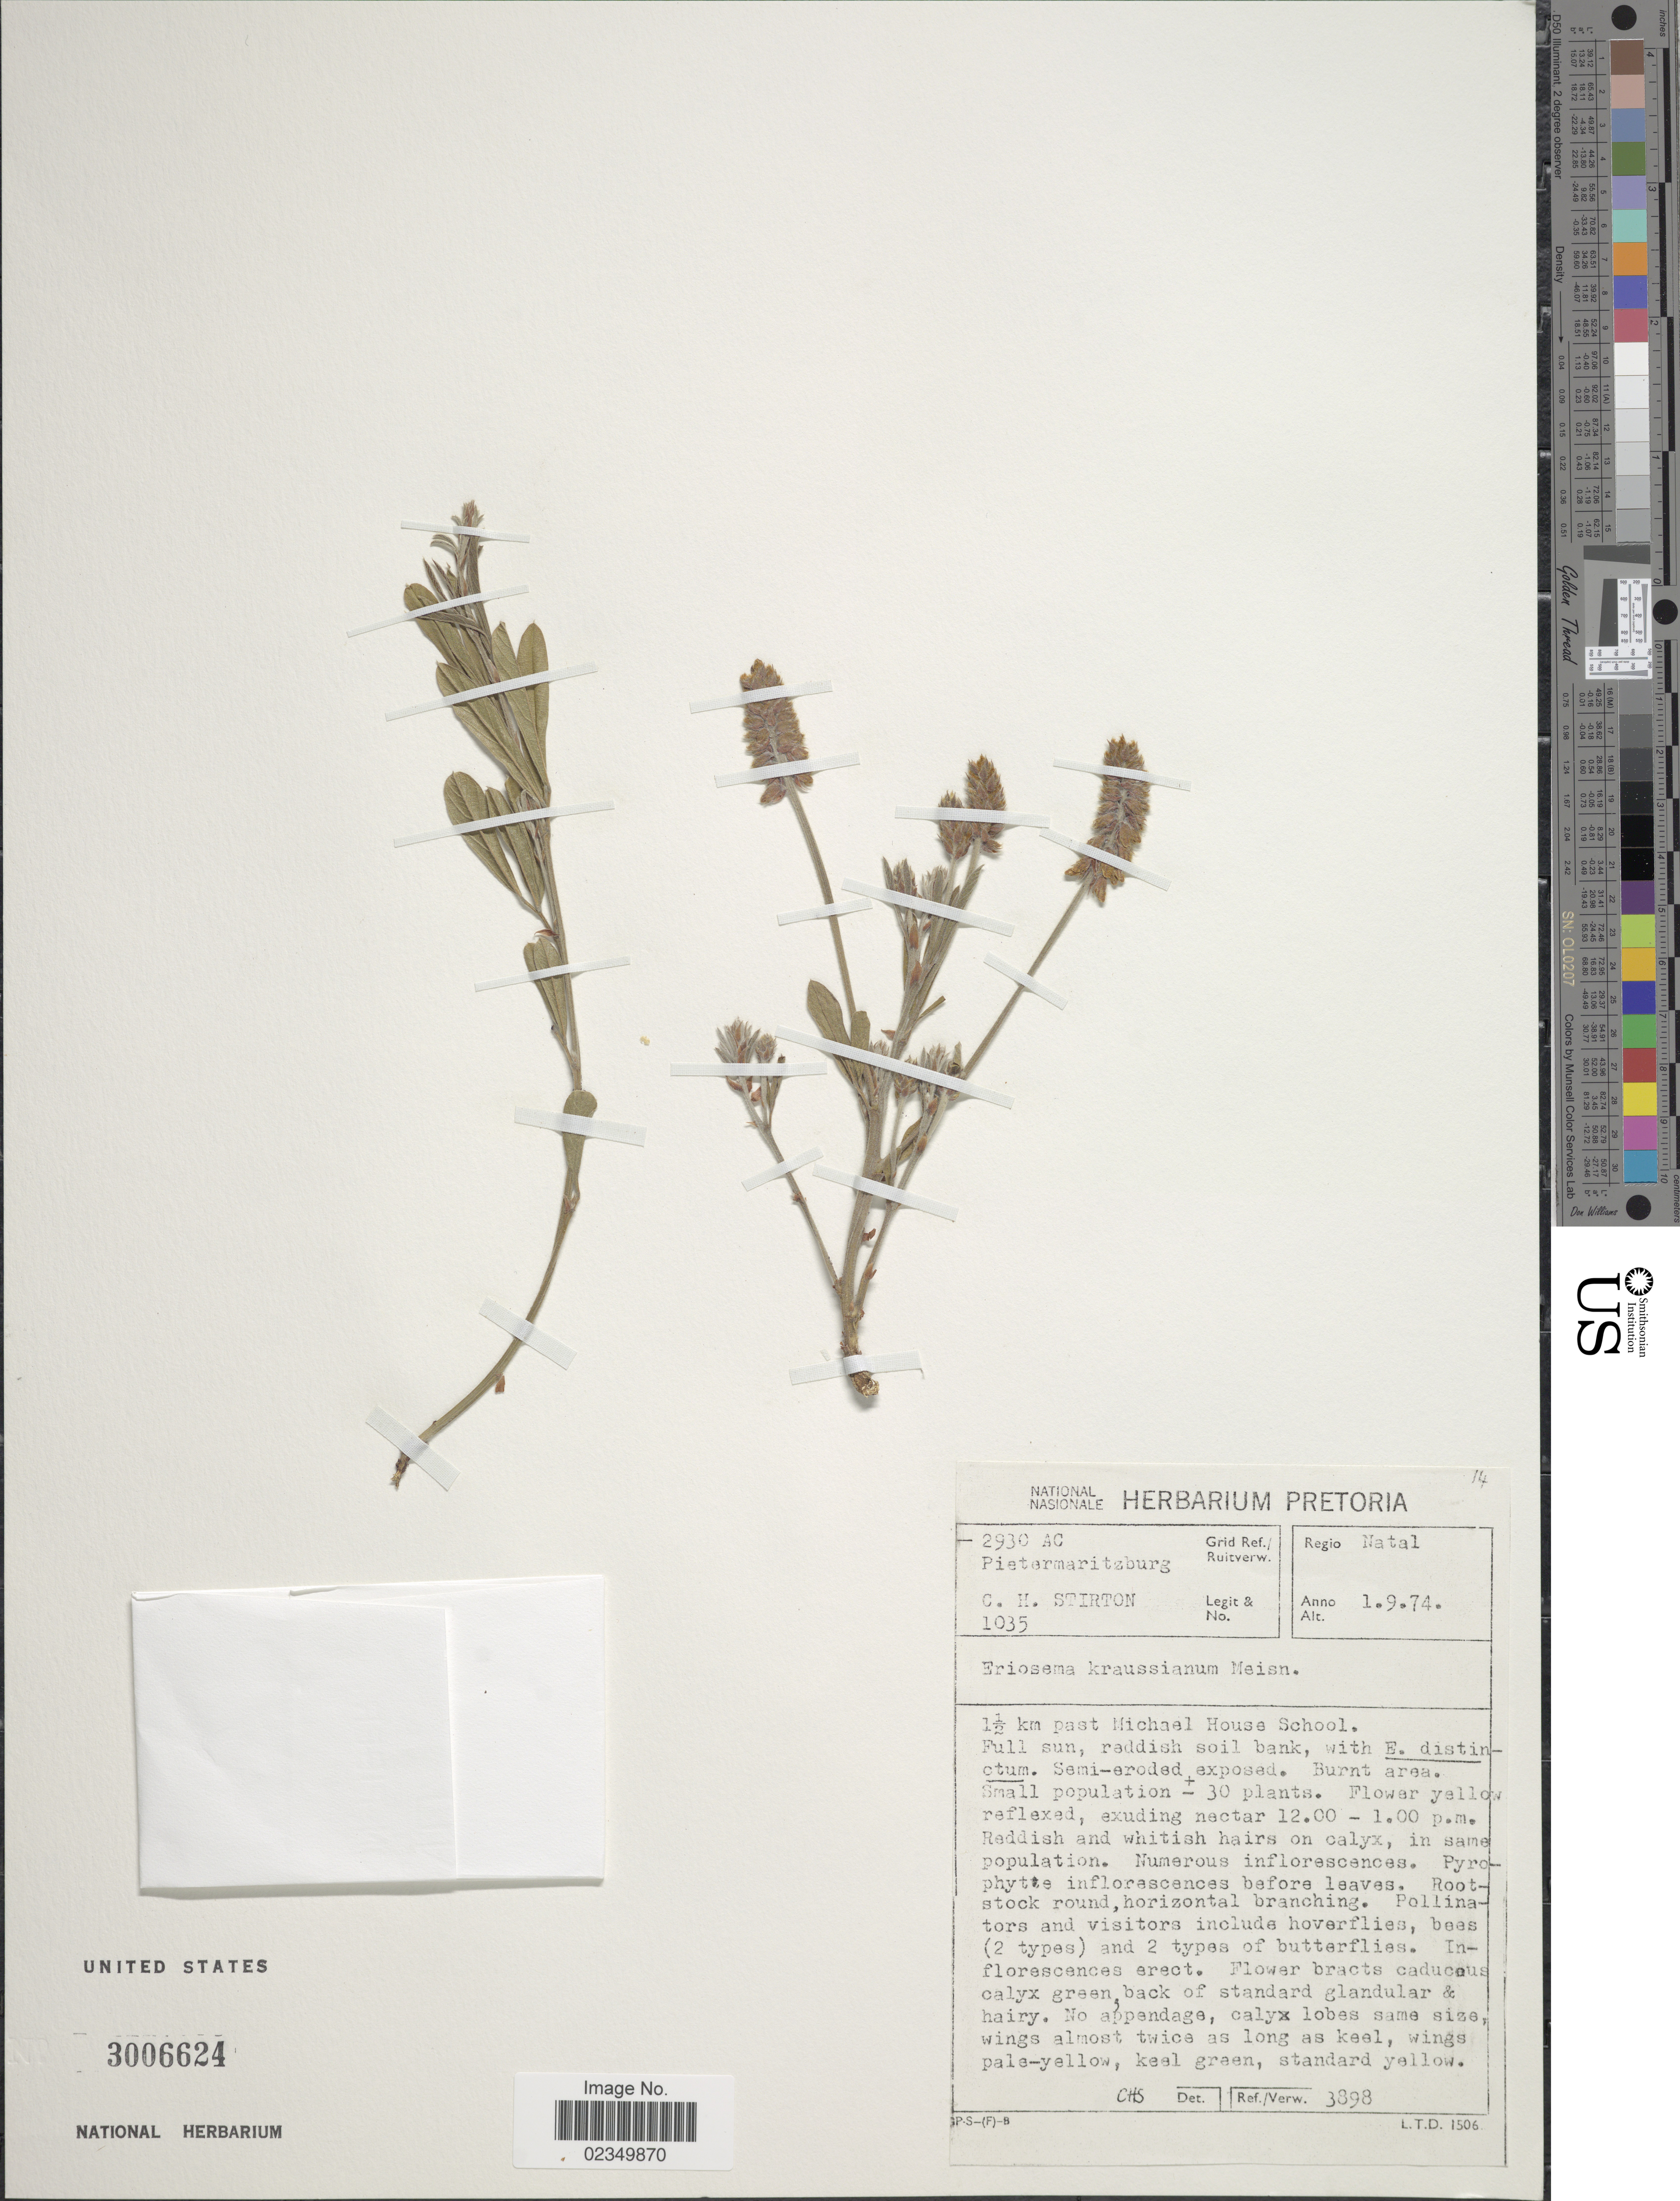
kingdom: Plantae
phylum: Tracheophyta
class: Magnoliopsida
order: Fabales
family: Fabaceae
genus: Eriosema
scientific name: Eriosema kraussianum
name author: Meissner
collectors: C. H. Stirton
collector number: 1035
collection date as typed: Transcribed d/m/y: 1/9/74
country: South Africa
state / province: KwaZulu-Natal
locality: Natal, 1½ km past Michael House School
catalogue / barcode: US 3006624